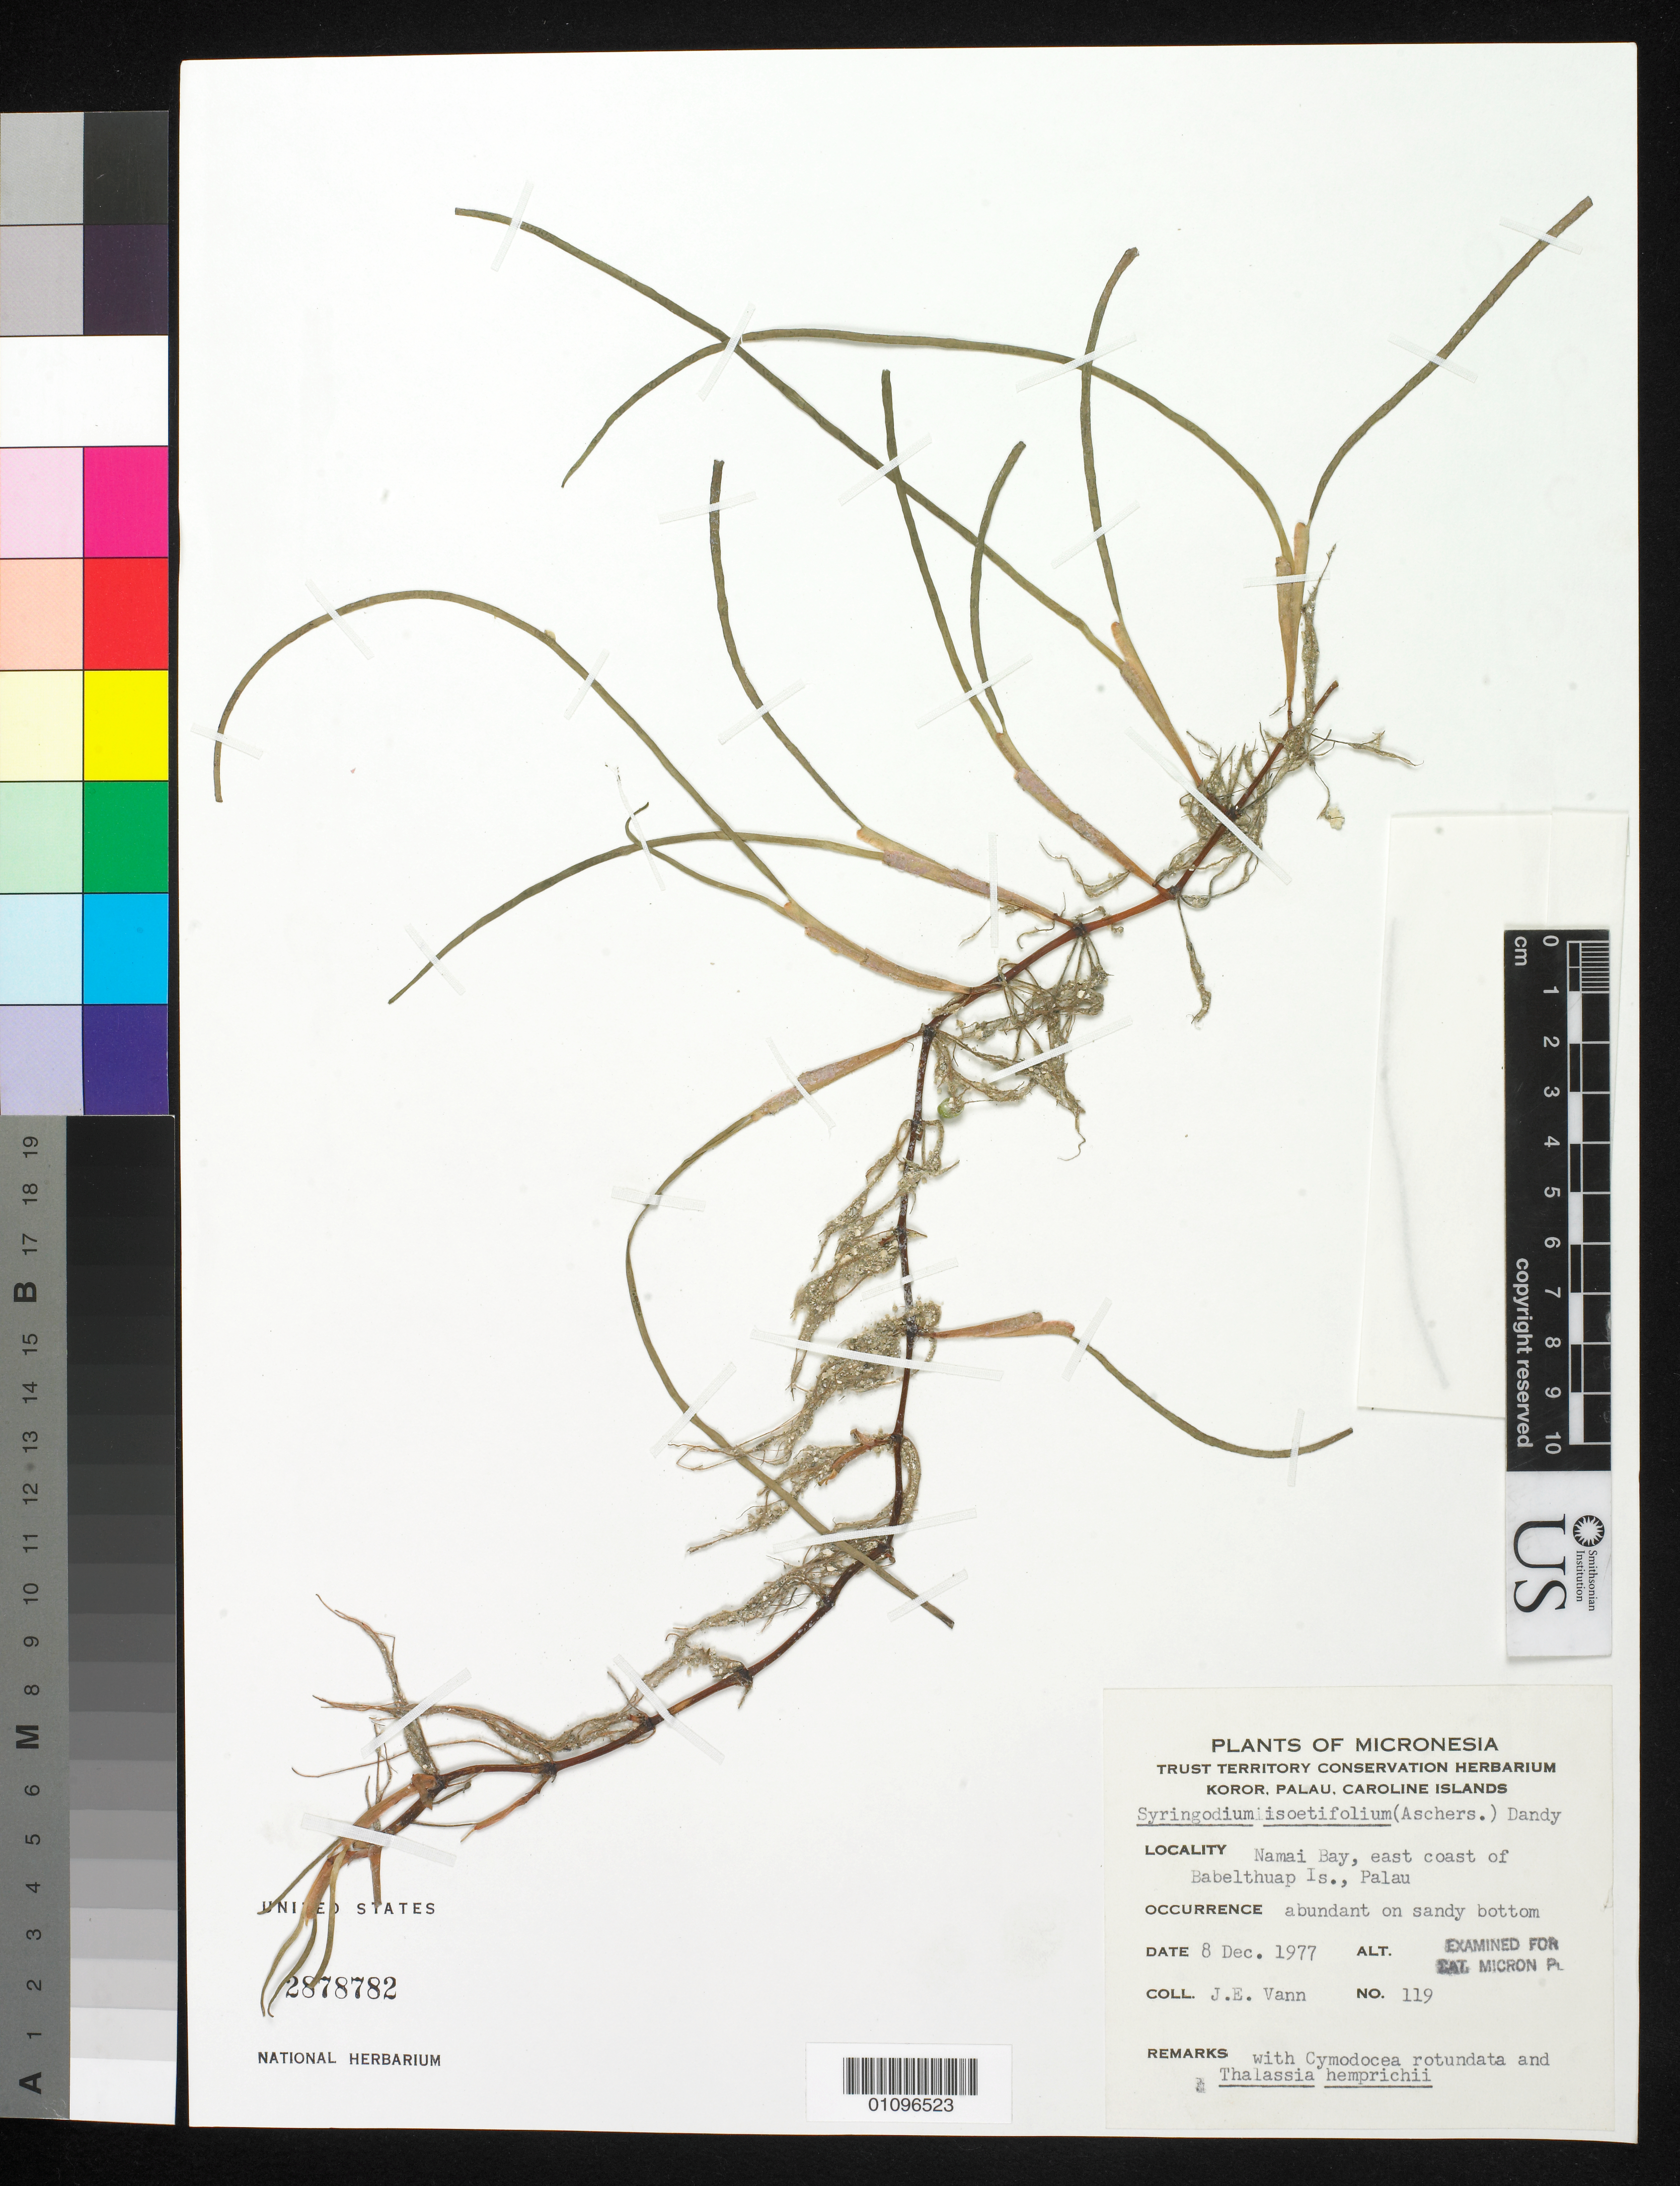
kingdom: Plantae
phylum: Tracheophyta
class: Liliopsida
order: Alismatales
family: Cymodoceaceae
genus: Syringodium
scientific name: Syringodium isoetifolium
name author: (Asch.) Dandy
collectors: J. Vann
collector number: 119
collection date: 1977-12-08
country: Palau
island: Babeldaob [Babelthuap]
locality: Namai Bay, east coast of Babelthuap Island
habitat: Sandy bottom of bay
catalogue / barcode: US 2878782